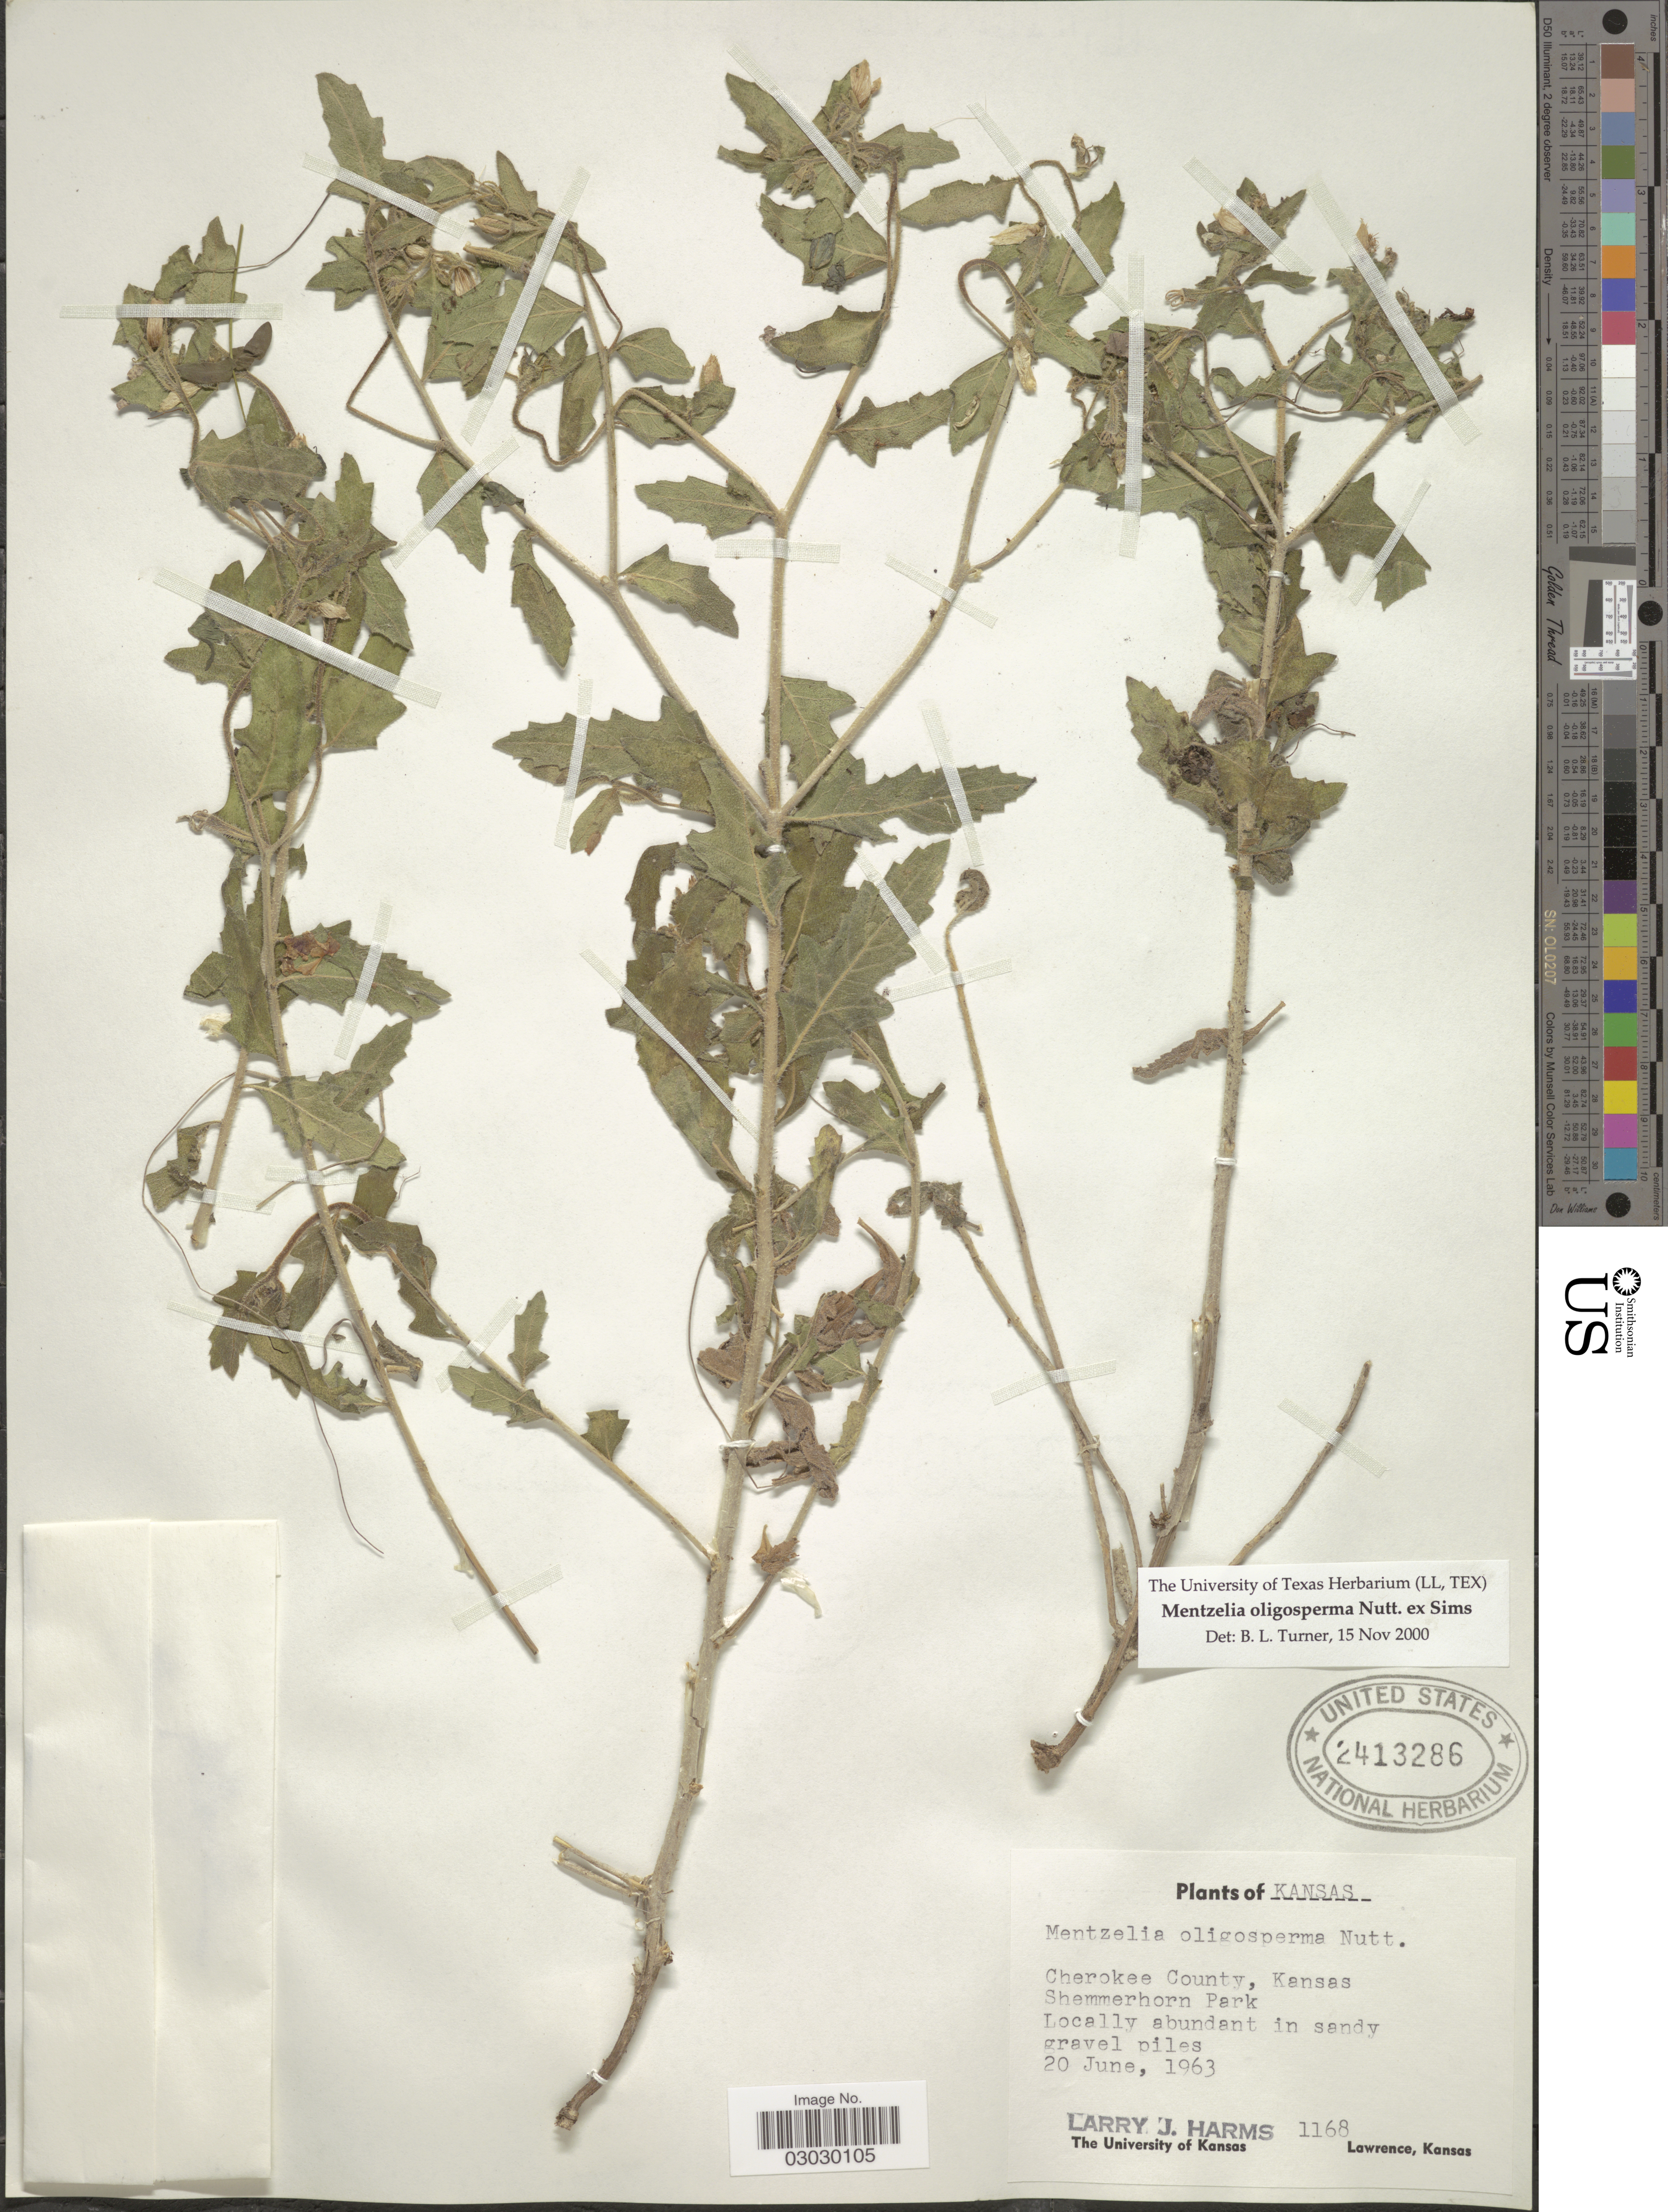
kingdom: Plantae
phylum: Tracheophyta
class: Magnoliopsida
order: Cornales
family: Loasaceae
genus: Mentzelia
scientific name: Mentzelia oligosperma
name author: Nutt. ex Sims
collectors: L. Harms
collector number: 1168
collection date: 1963-06-20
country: United States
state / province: Kansas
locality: Cherokee County, Kansas. Shemmerhorn Park.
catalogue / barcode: US 2413286